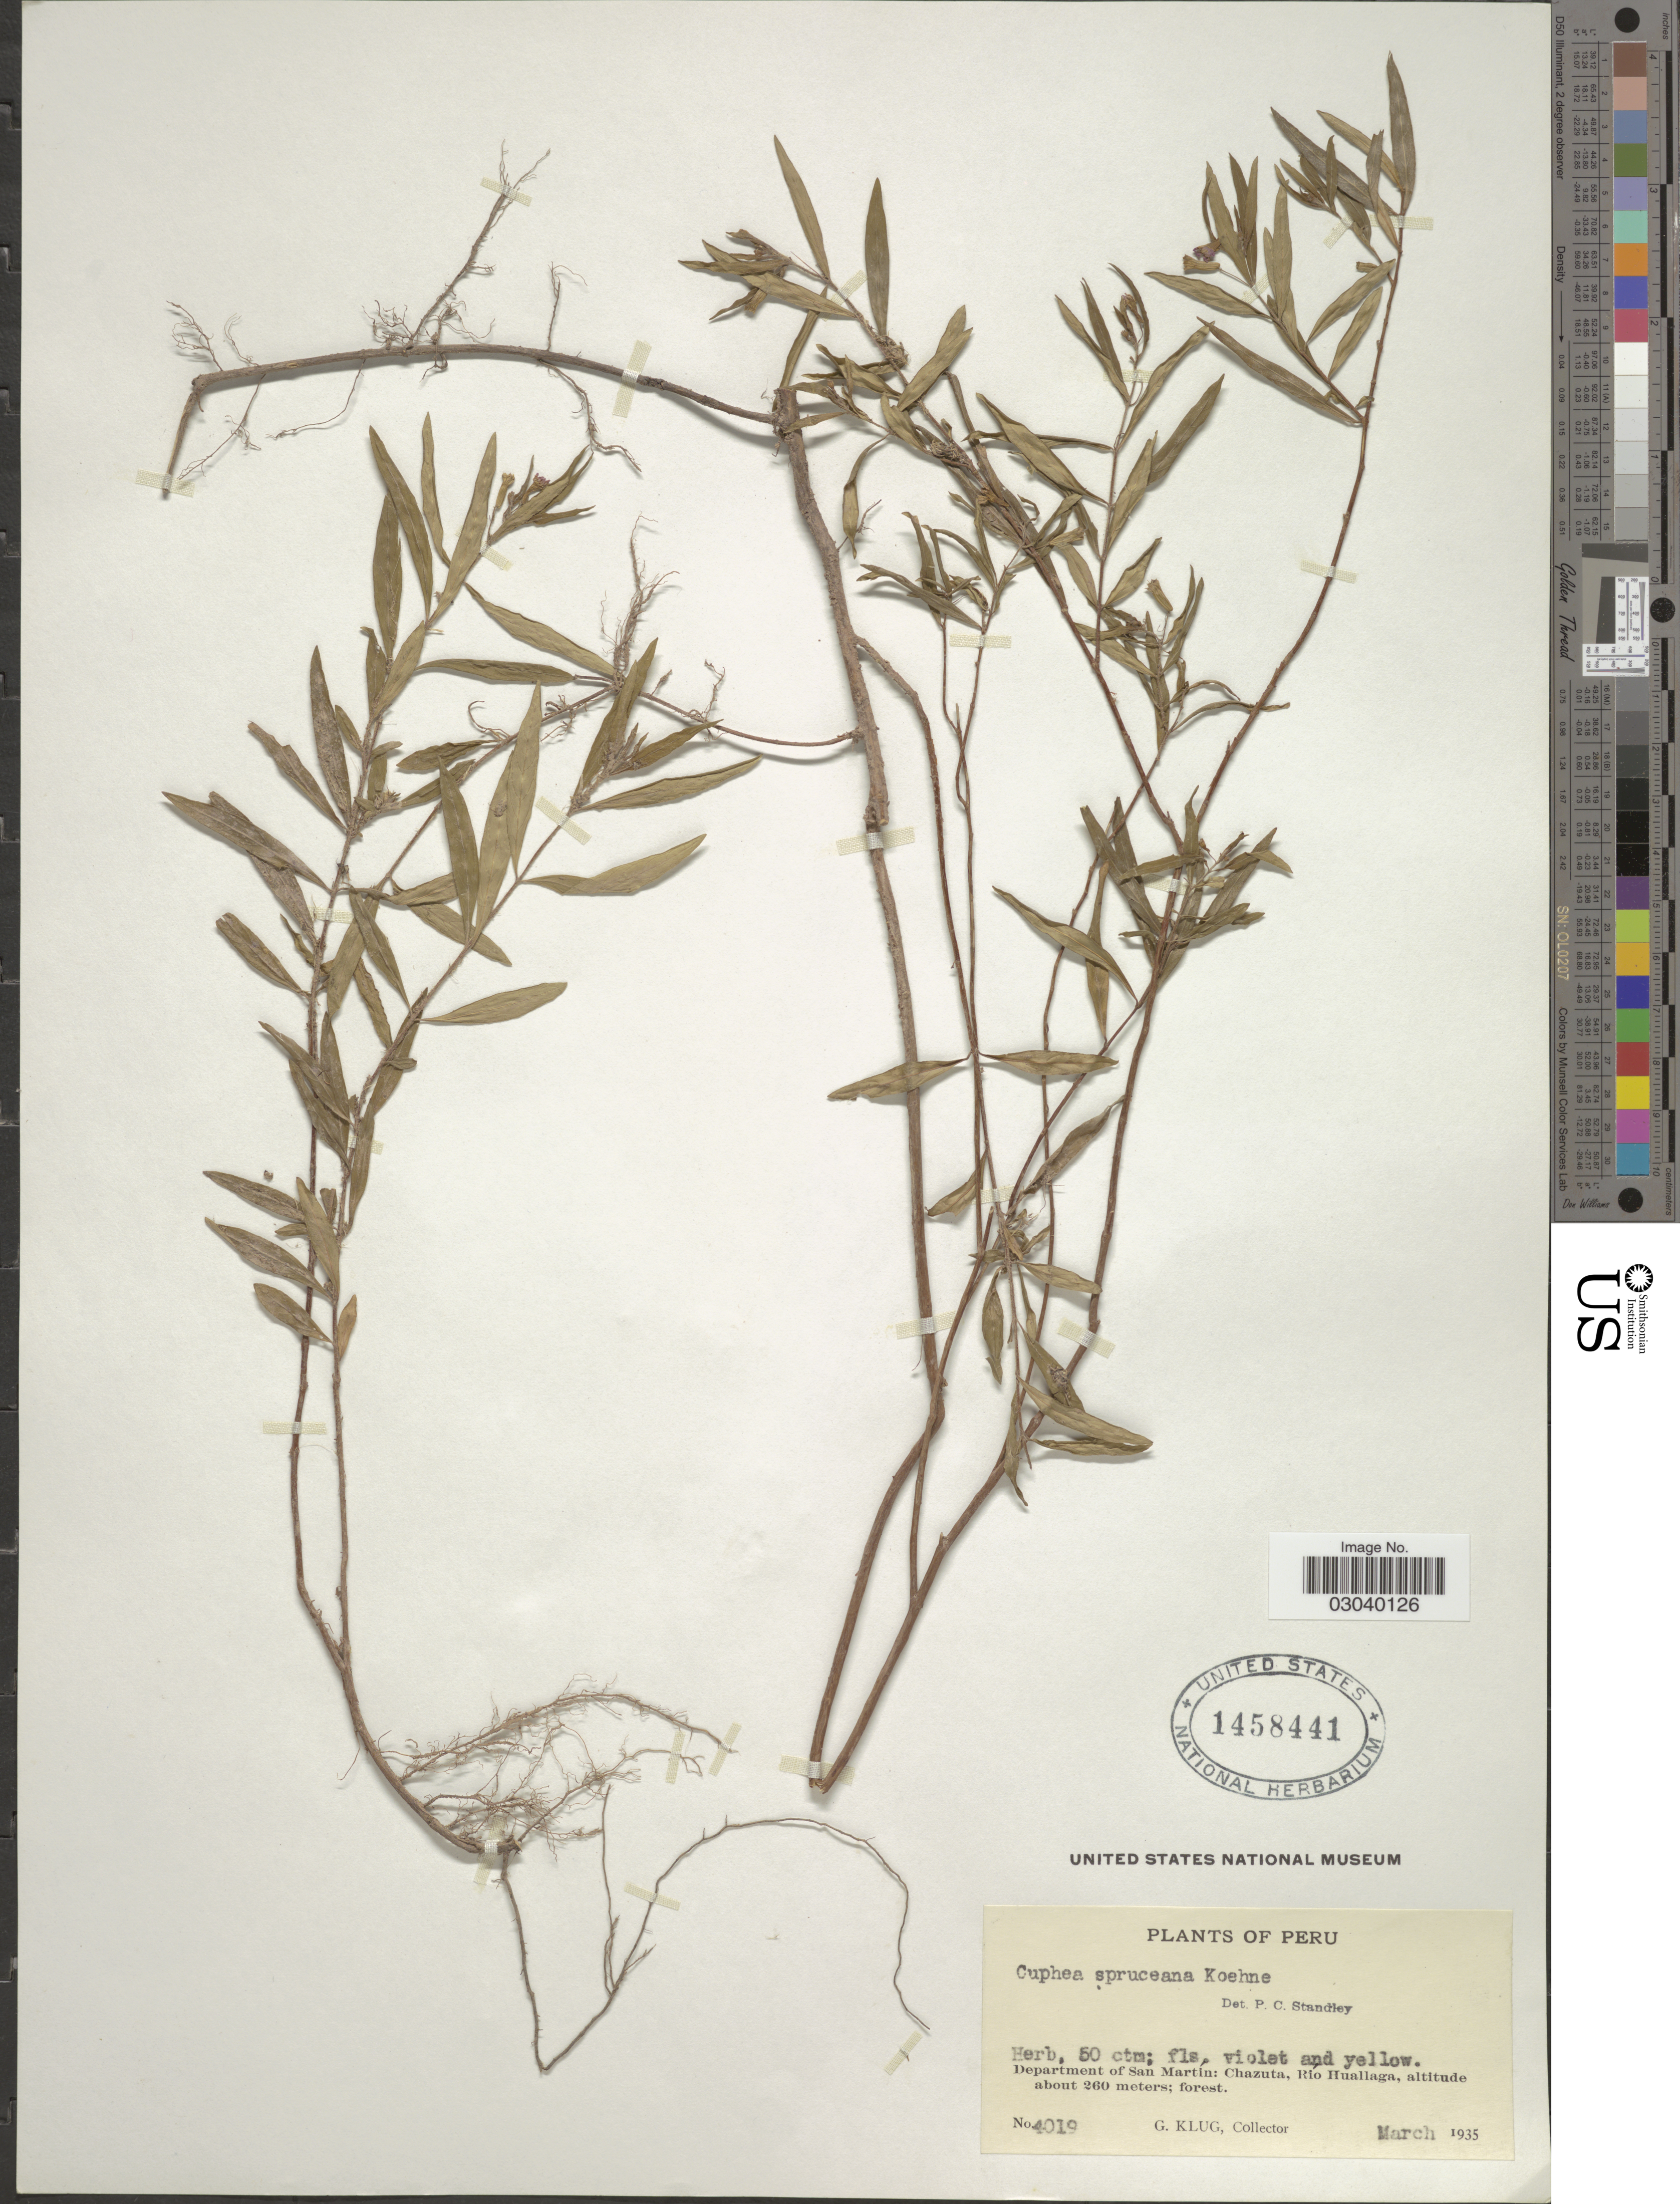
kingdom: Plantae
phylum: Tracheophyta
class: Magnoliopsida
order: Myrtales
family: Lythraceae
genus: Cuphea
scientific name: Cuphea spruceana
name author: Koehne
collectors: G. Klug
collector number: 4019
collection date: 1935-03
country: Peru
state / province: San Martín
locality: Department of San Martín: Chazuta, Río Huallaga.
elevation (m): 260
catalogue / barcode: US 1458441